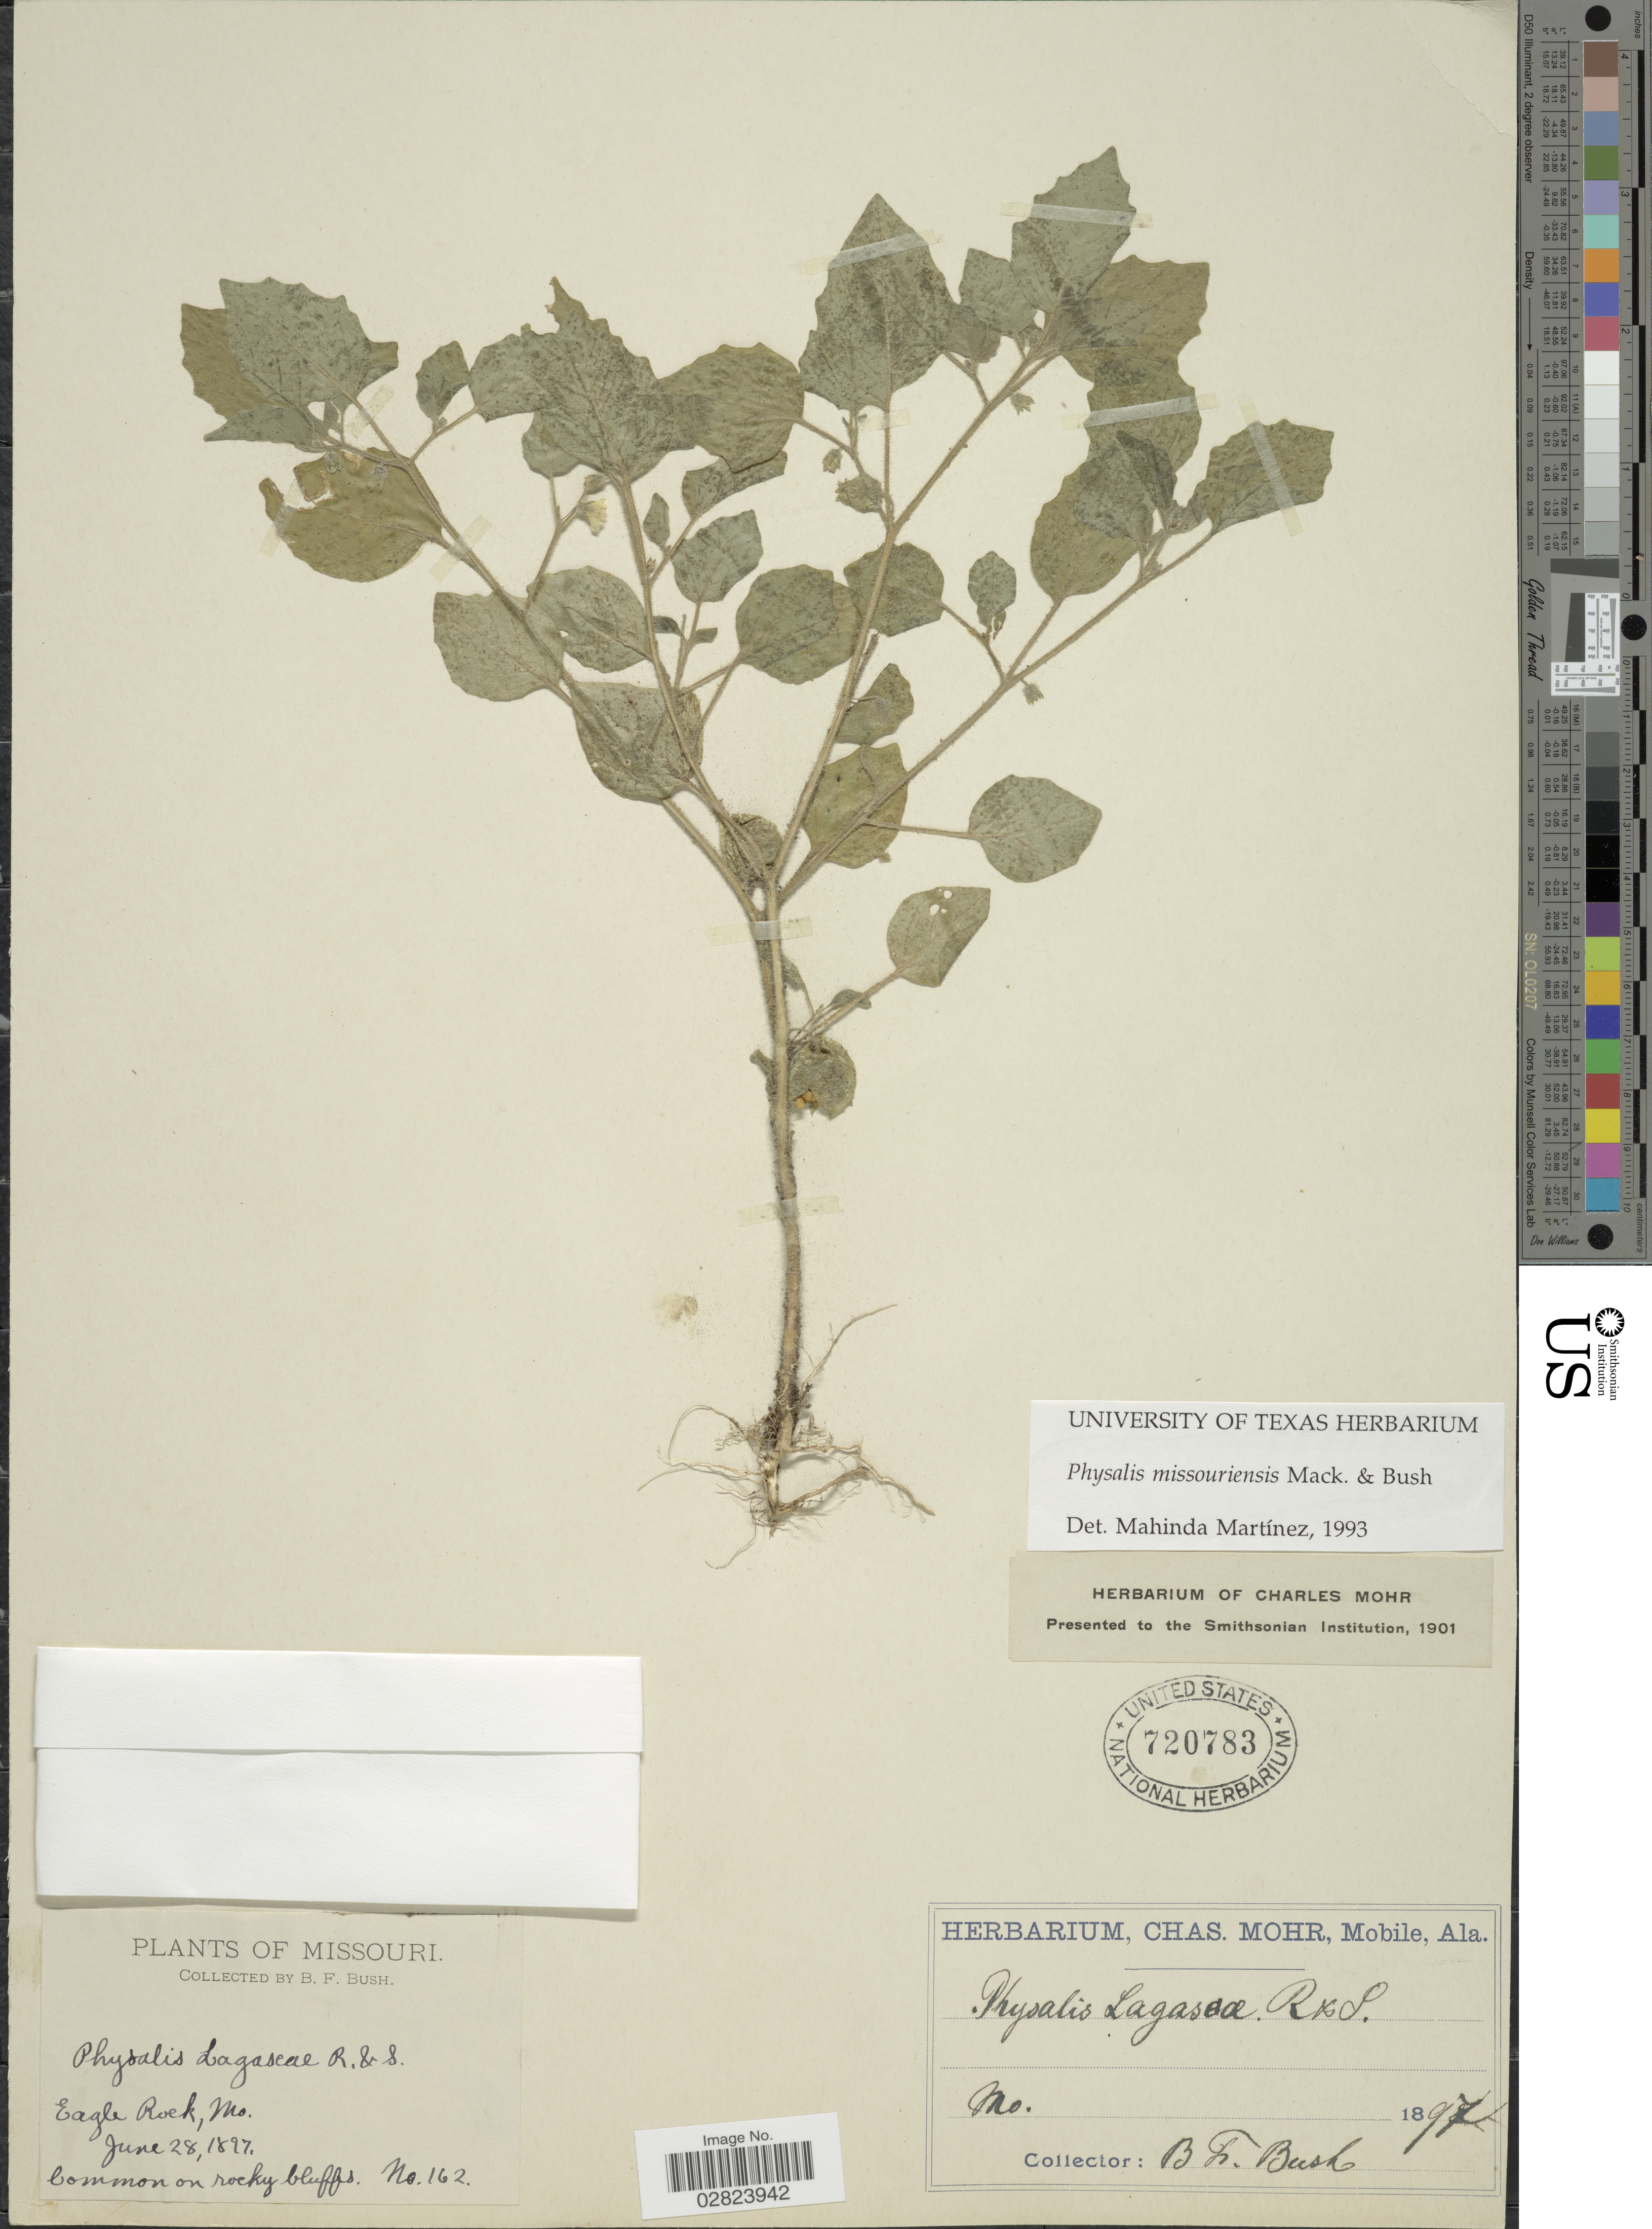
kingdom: Plantae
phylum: Tracheophyta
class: Magnoliopsida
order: Solanales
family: Solanaceae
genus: Physalis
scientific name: Physalis missouriensis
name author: Mack. & Bush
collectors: B. F. Bush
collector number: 162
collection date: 1897-06-28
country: United States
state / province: Missouri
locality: Eagle Rock.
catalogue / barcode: US 720783